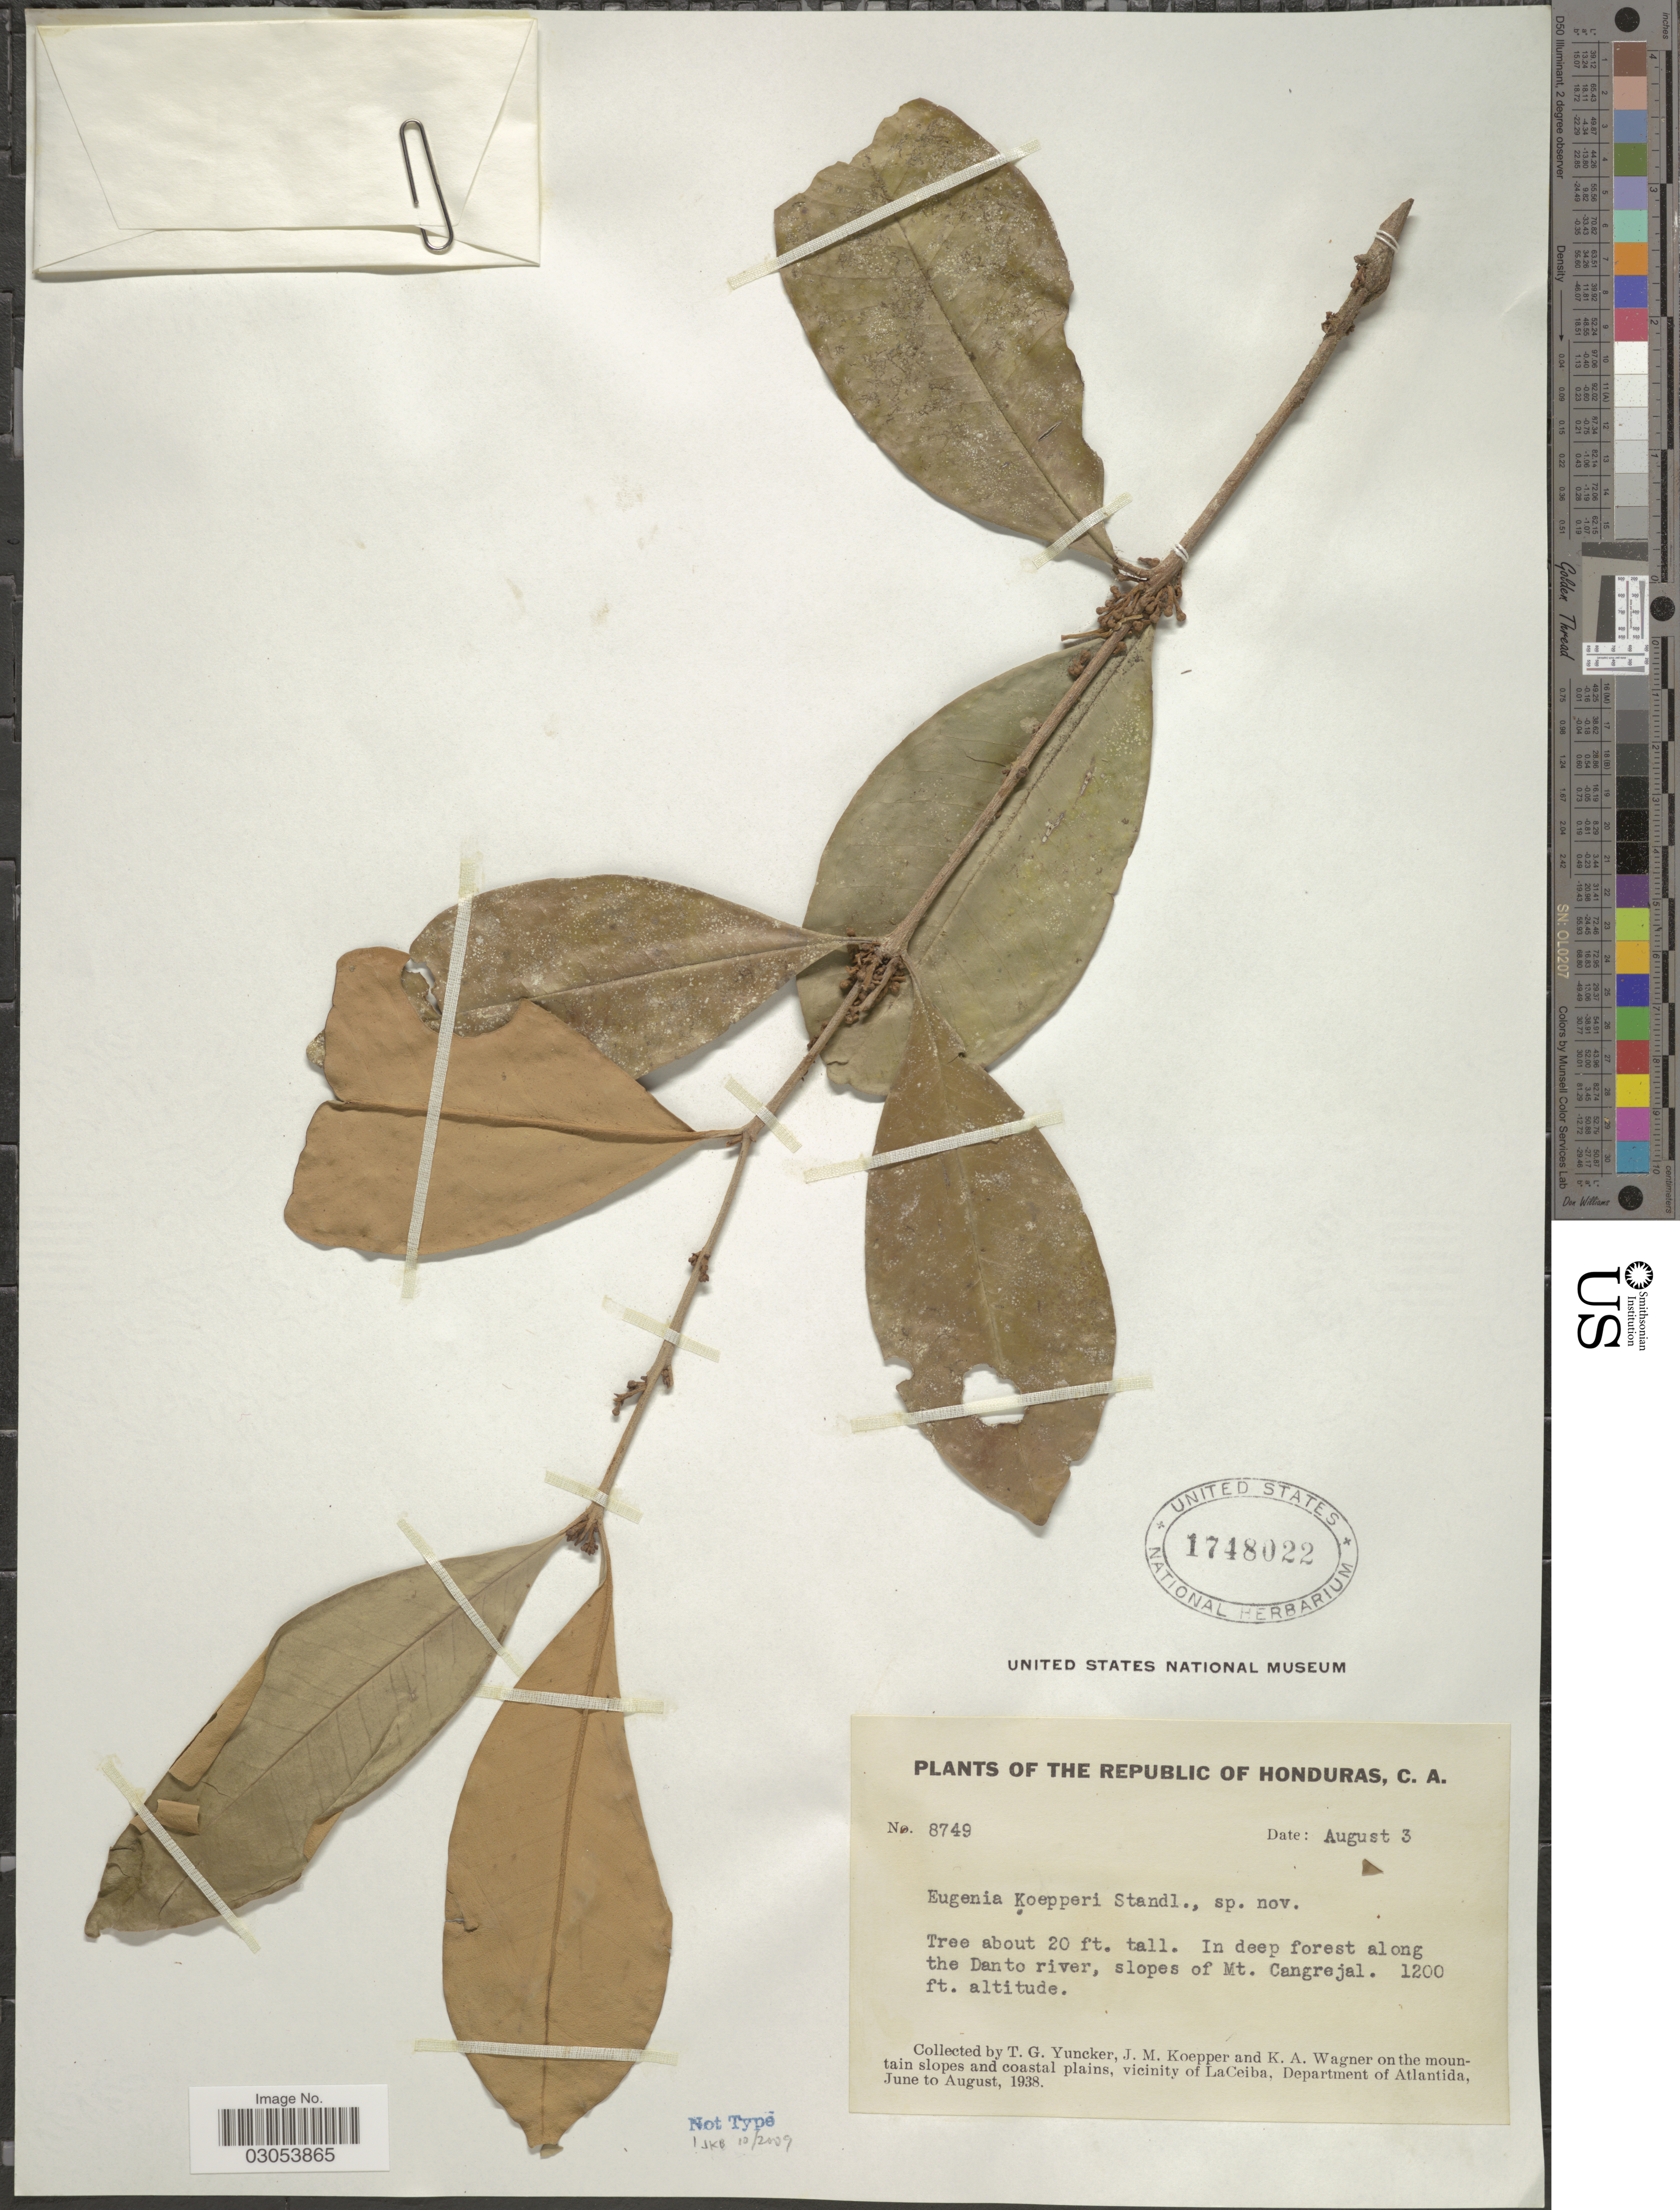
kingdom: Plantae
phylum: Tracheophyta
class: Magnoliopsida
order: Myrtales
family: Myrtaceae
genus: Eugenia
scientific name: Eugenia koepperi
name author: Standl. in Yunck.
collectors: T. G. Yuncker, J. M. Koepper & K. A. Wagner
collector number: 8749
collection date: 1938-08-03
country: Honduras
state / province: Atlántida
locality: In deep forest along the Danto river, slopes of Mt. Cangrejal. on the mountain slopes and coastal plains, vicinity of LaCeiba, Department of Atlantida.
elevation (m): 366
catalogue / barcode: US 1748022